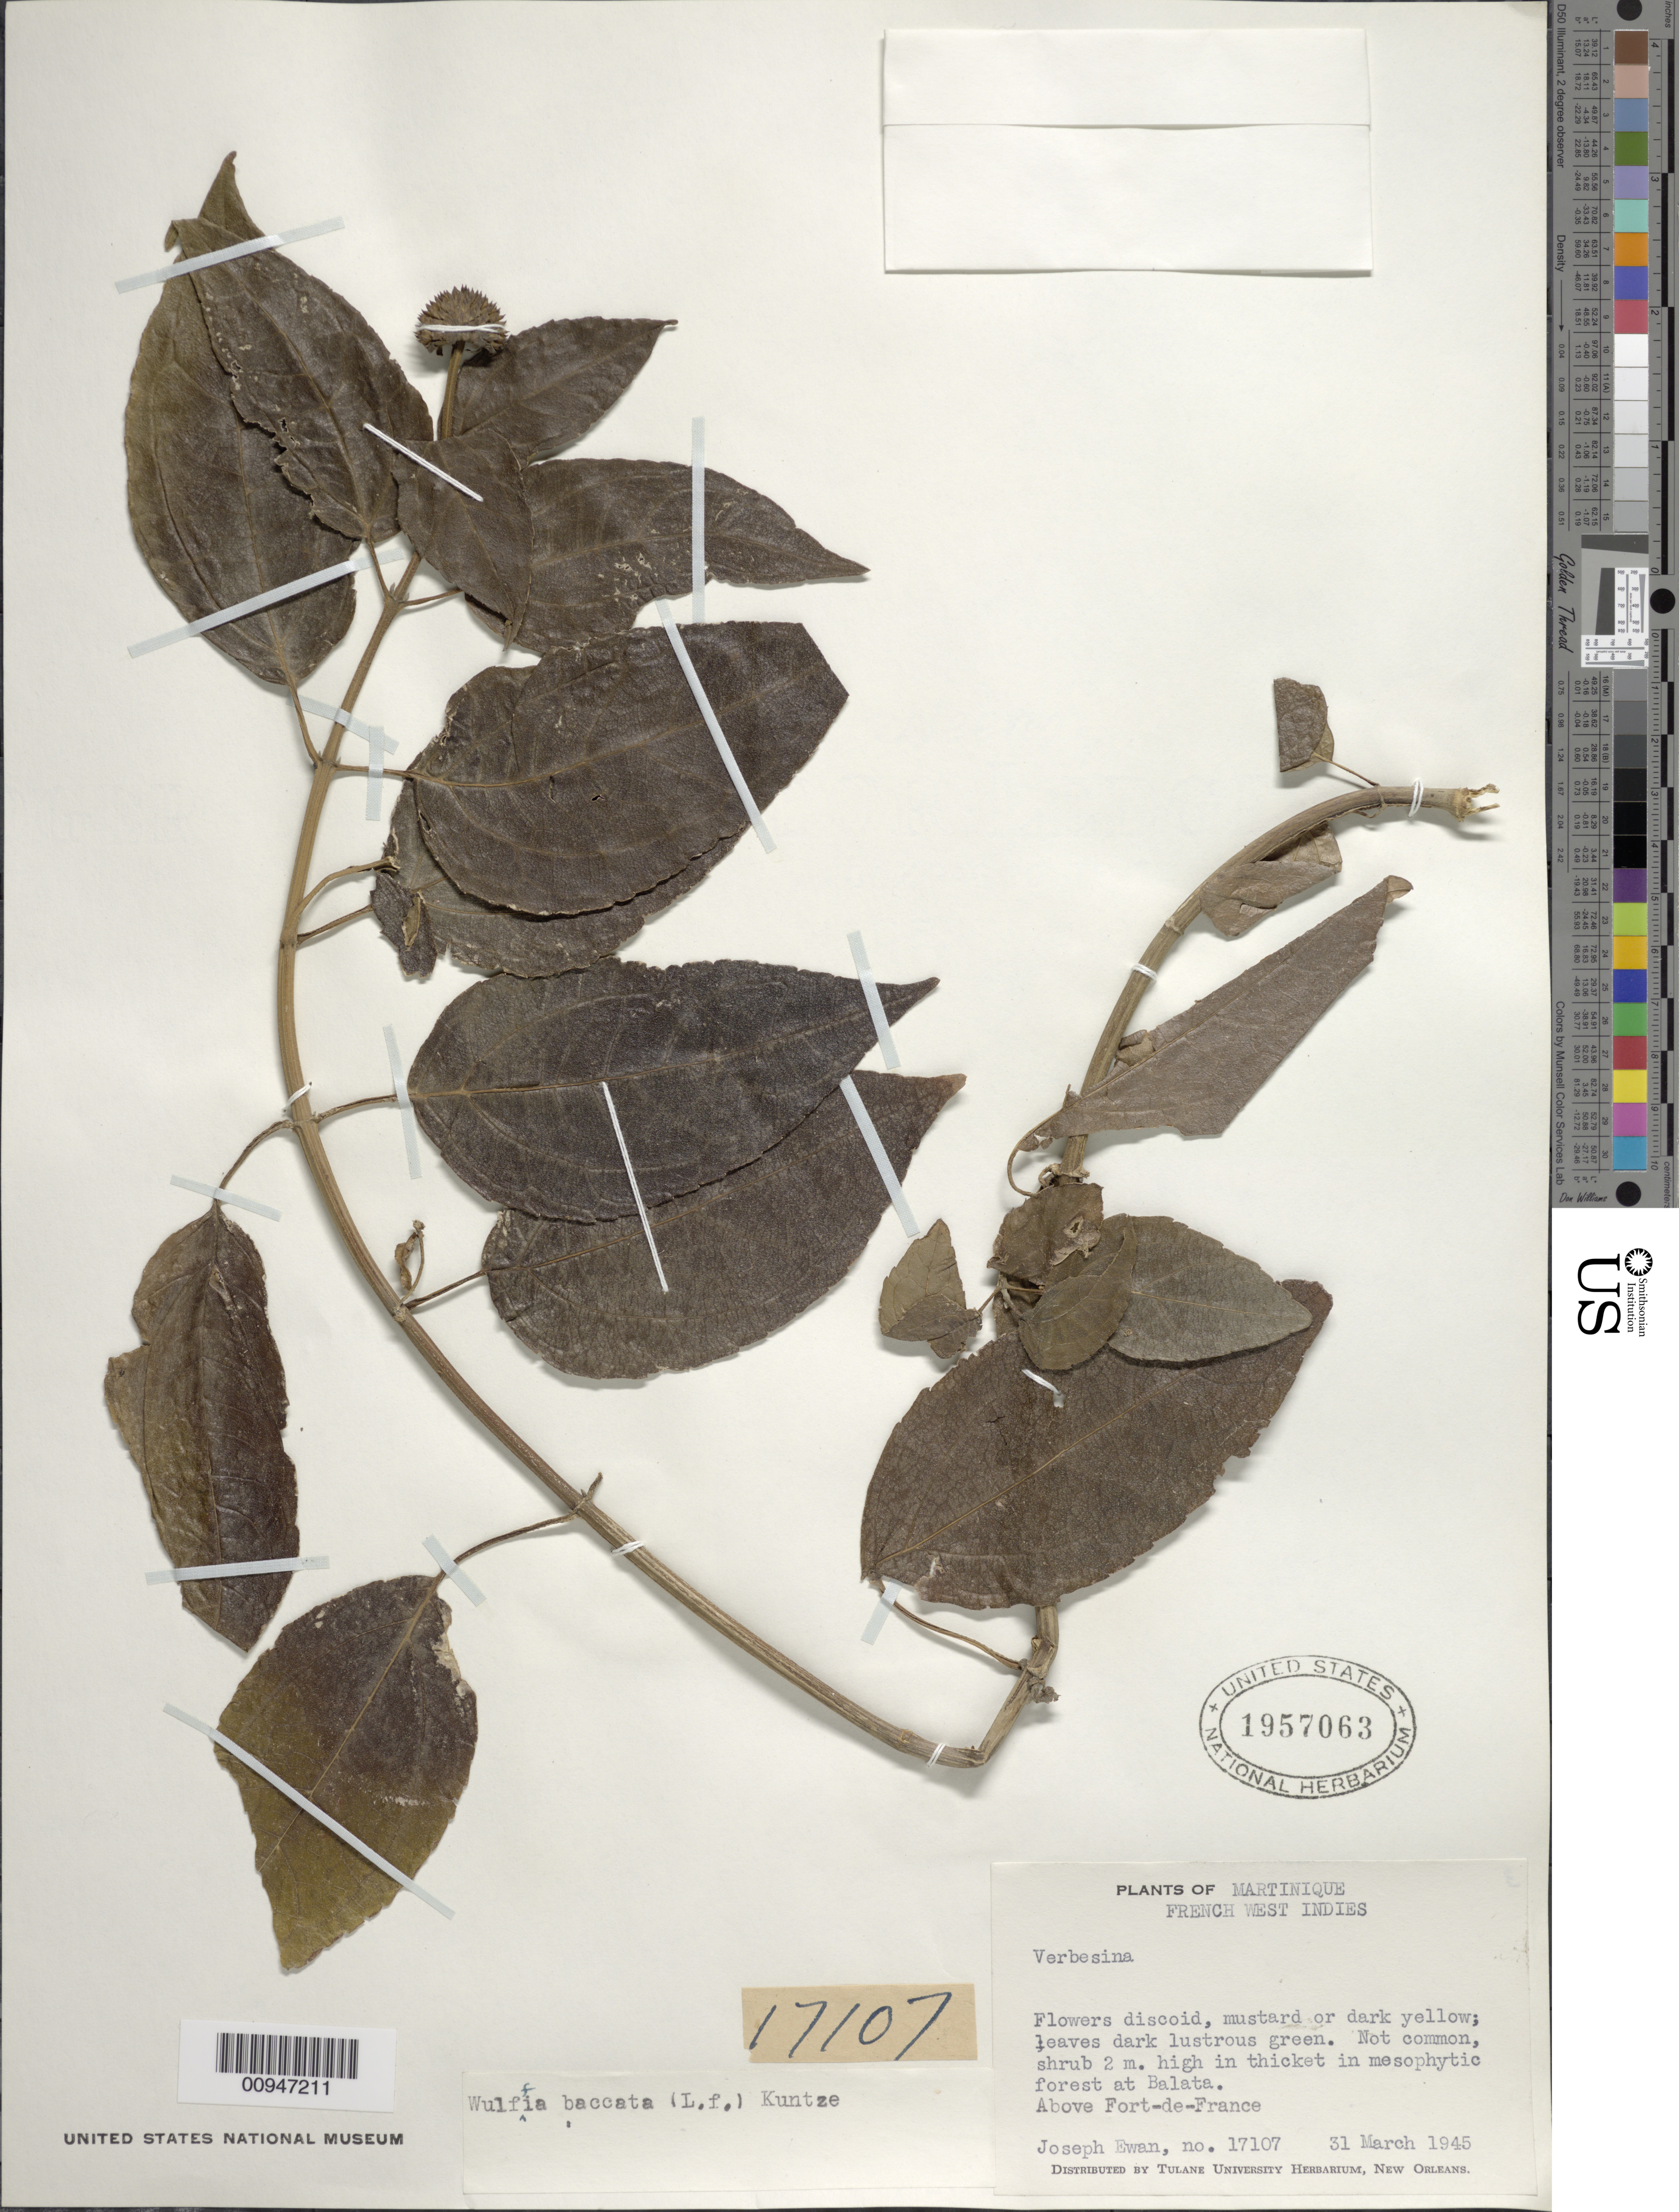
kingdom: Plantae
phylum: Tracheophyta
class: Magnoliopsida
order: Asterales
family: Asteraceae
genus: Wulffia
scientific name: Wulffia baccata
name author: (L. f.) Kuntze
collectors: J. A. Ewan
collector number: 17107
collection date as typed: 31 Mar 1945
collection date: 1945-03-31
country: Martinique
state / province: Fort-de-France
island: Martinique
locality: At Balata, above Fort-de-France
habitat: In thicket in mesophytic forest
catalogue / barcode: US 1957063